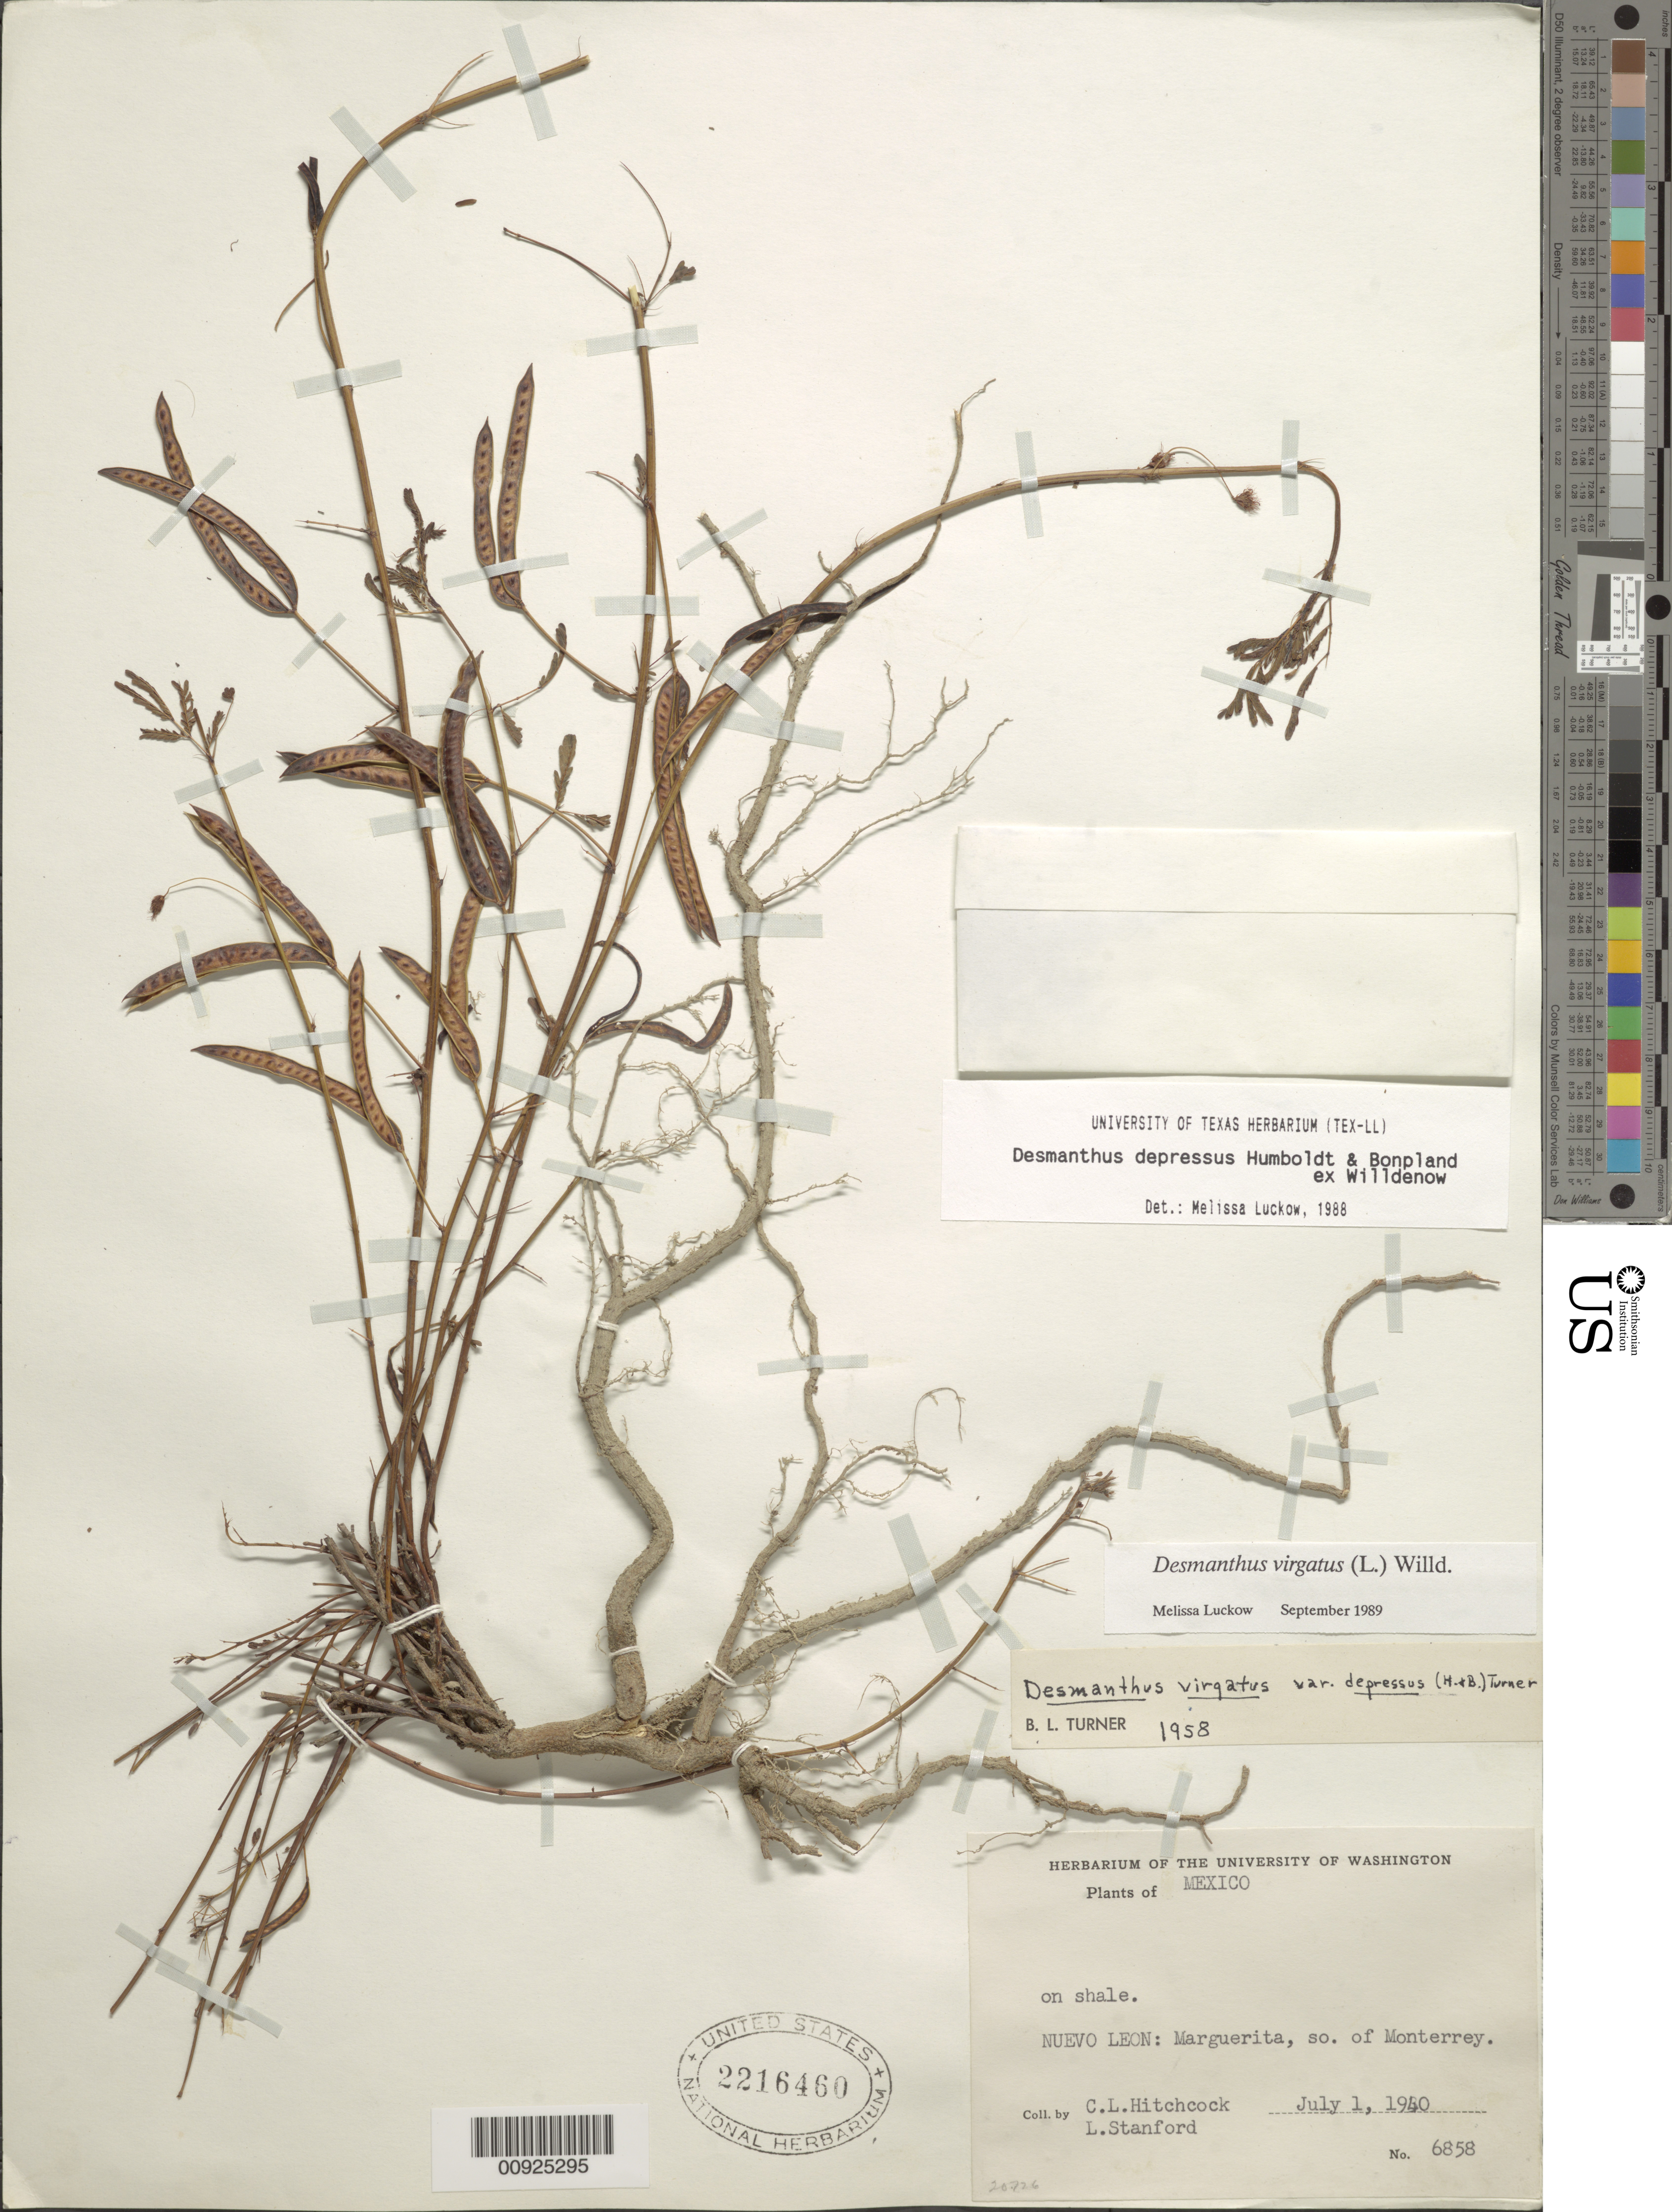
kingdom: Plantae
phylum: Tracheophyta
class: Magnoliopsida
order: Fabales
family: Fabaceae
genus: Desmanthus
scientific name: Desmanthus virgatus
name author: (L.) Willd.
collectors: C. L. Hitchcock & L. R. Stanford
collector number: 6858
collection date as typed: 01 Jul 1940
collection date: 1940-07-01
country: Mexico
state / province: Nuevo León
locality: Nuevo León: Marguerita [sic], so. of Monterrey.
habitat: On shale.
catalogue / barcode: US 2216460